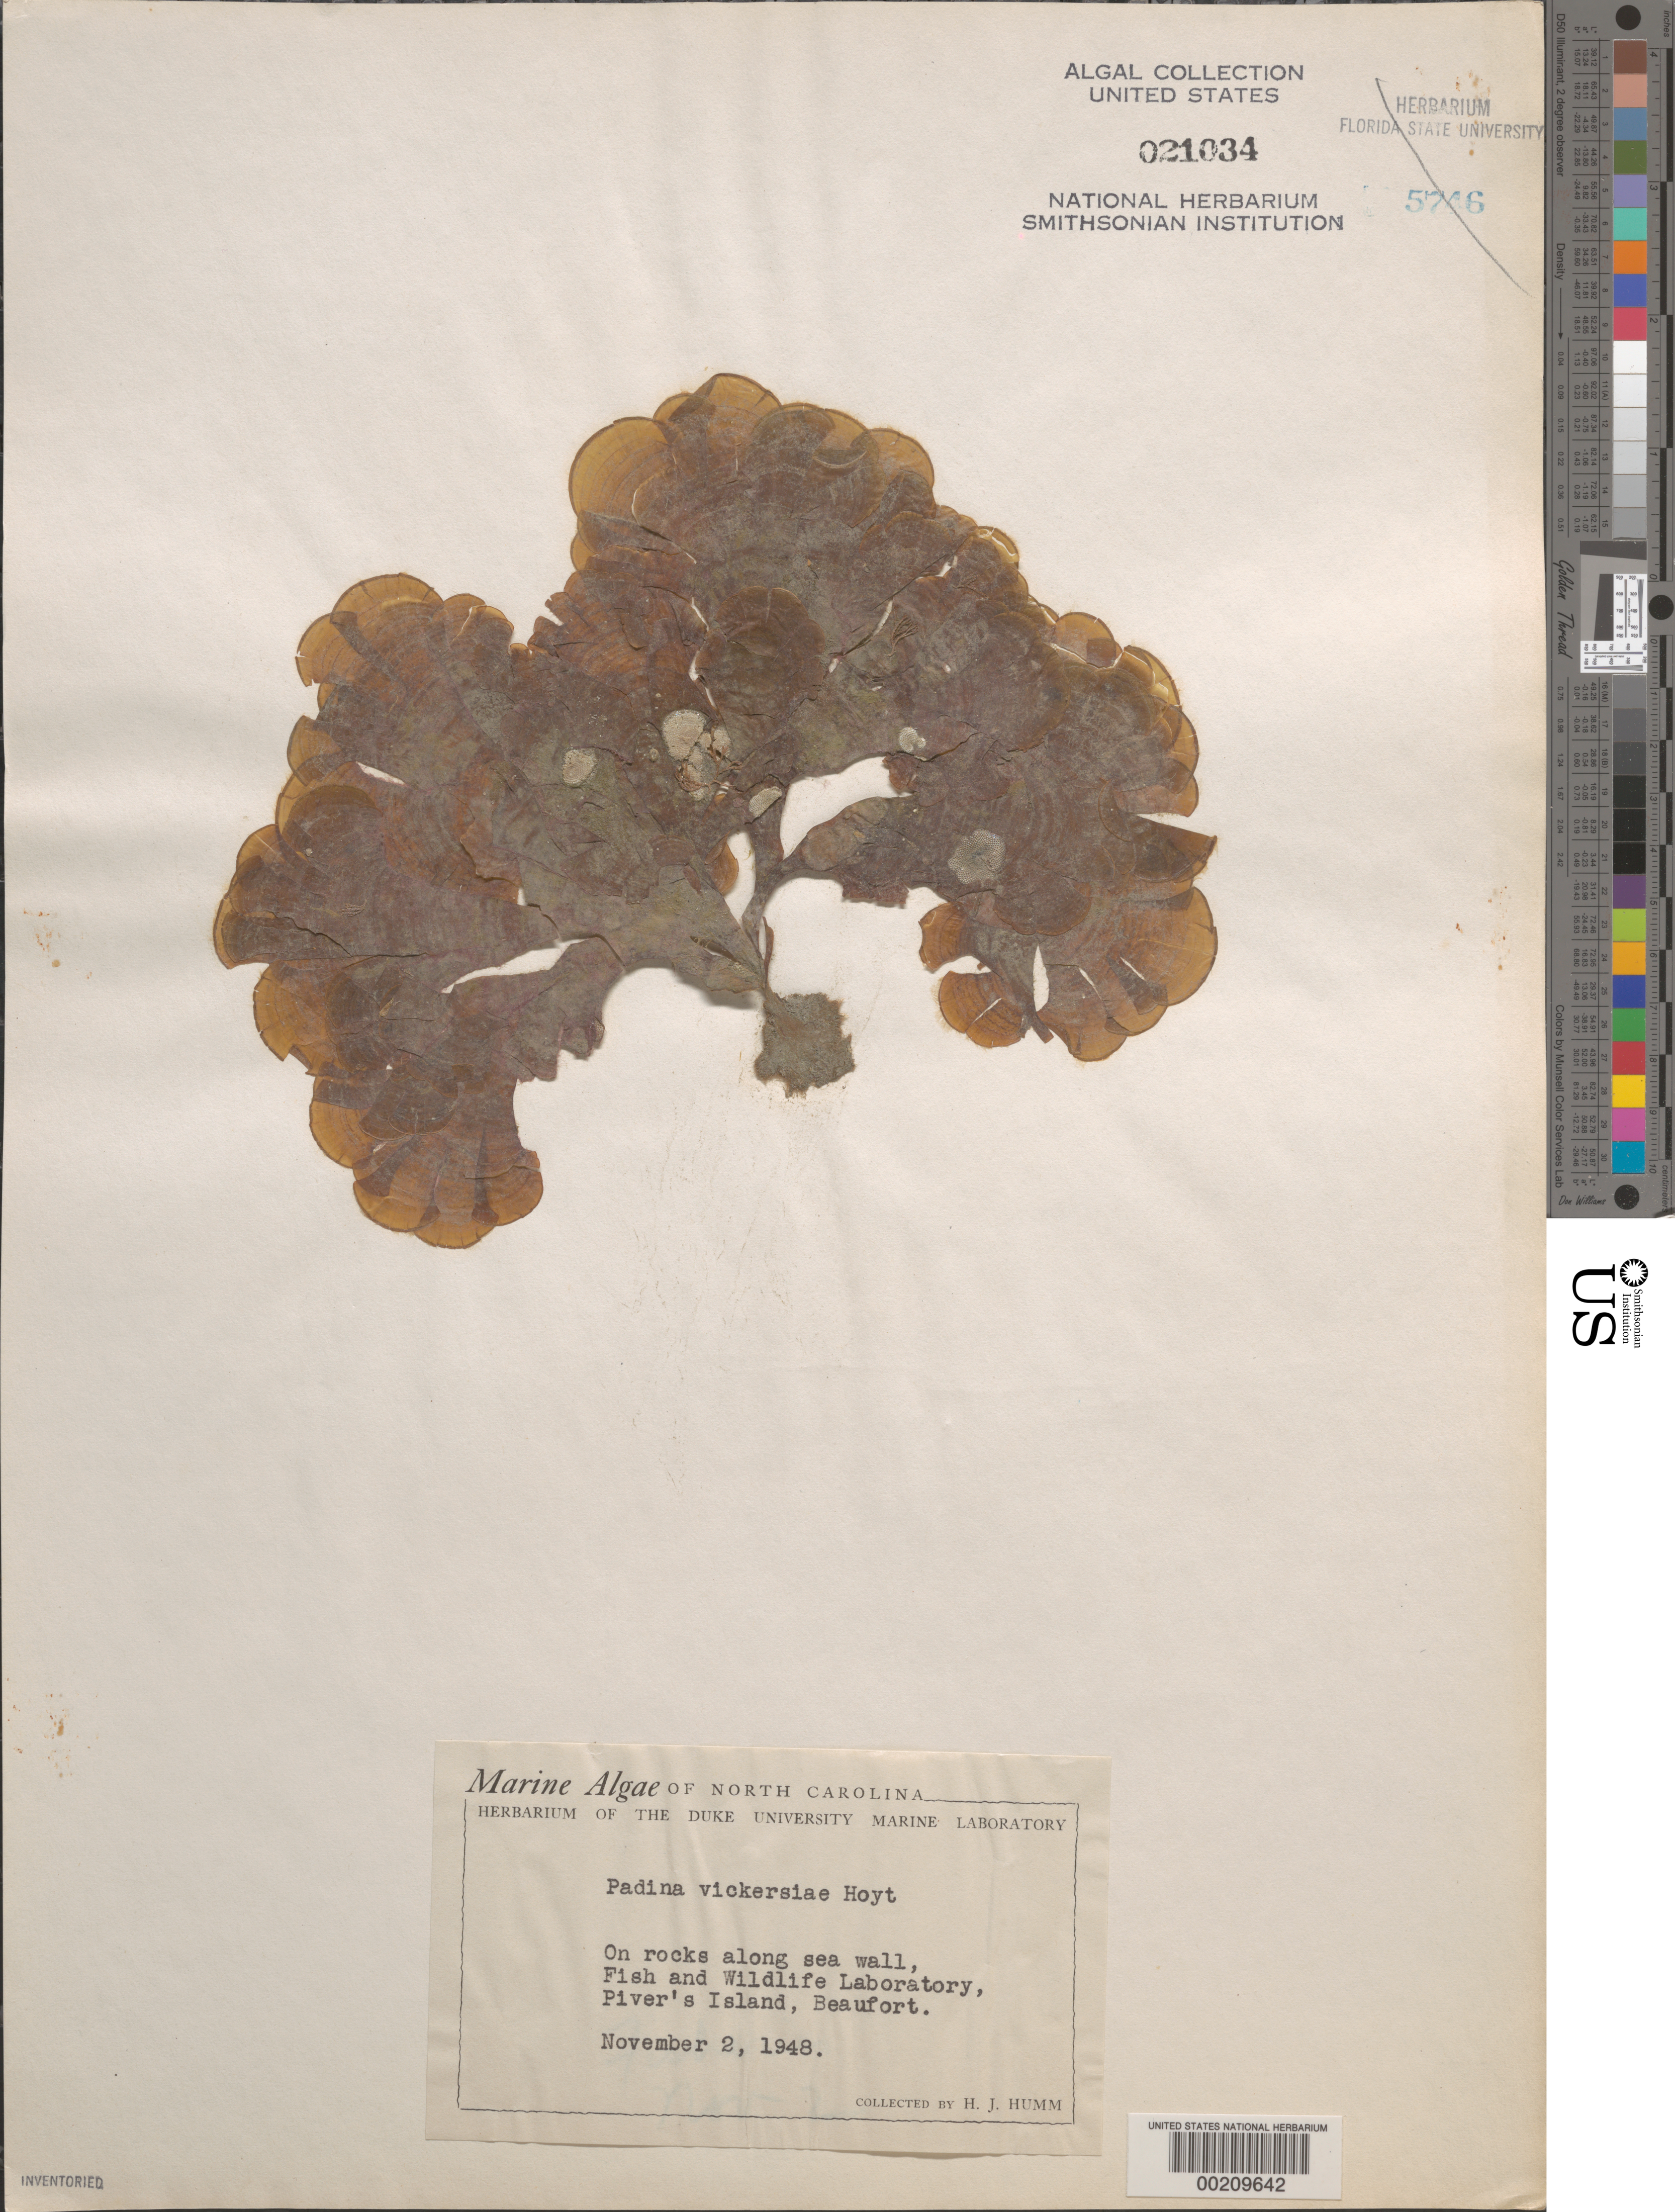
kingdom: Chromista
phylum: Ochrophyta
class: Phaeophyceae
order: Dictyotales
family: Dictyotaceae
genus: Padina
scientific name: Padina gymnospora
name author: (Kütz.) O.G. Sond.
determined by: Algae name updating Project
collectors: H. J. Humm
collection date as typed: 02 Nov 1948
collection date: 1948-11-02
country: United States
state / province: North Carolina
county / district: Carteret County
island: Pivers Island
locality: Beaufort, Fish and Wildlife Laboratory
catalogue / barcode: US 21034